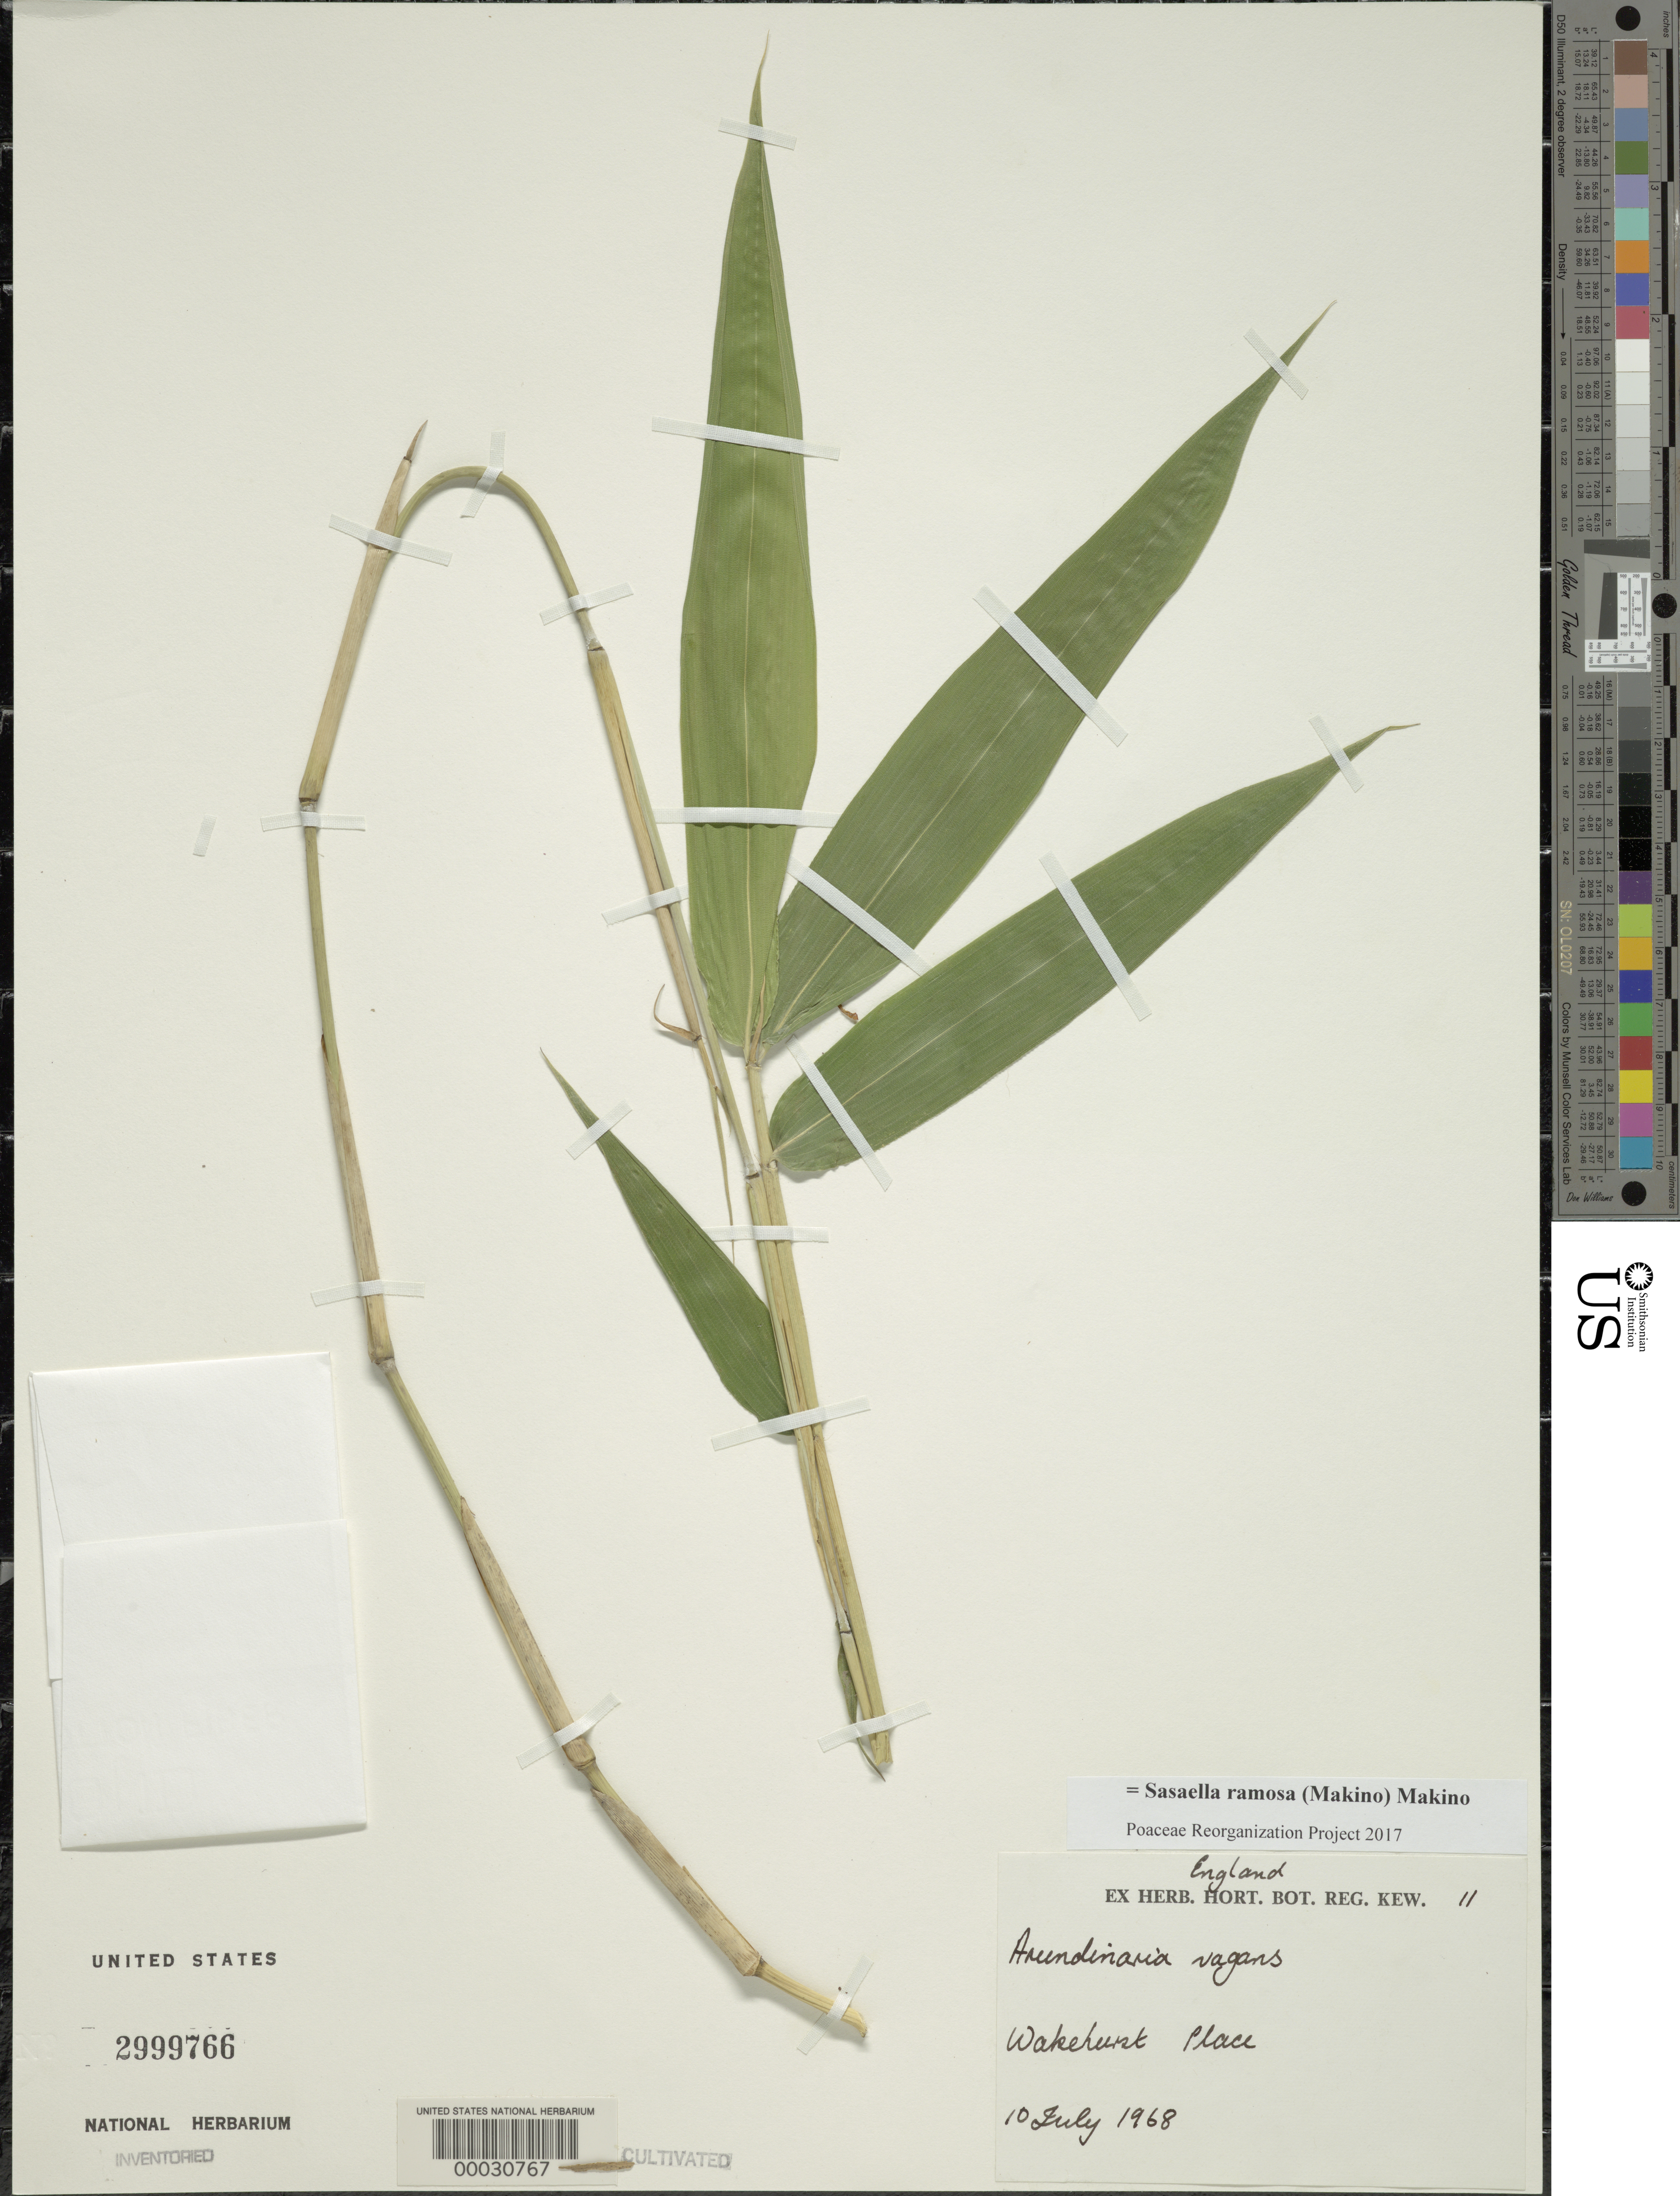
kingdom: Plantae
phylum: Tracheophyta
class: Liliopsida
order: Poales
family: Poaceae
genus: Sasaella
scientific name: Sasaella ramosa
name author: (Makino) Makino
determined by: Poaceae Reorganization Project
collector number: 11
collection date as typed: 10 Jul 1968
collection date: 1968-07-10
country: United Kingdom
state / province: England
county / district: East Sussex / West Sussex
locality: Wakehurst place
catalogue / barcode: US 2999766